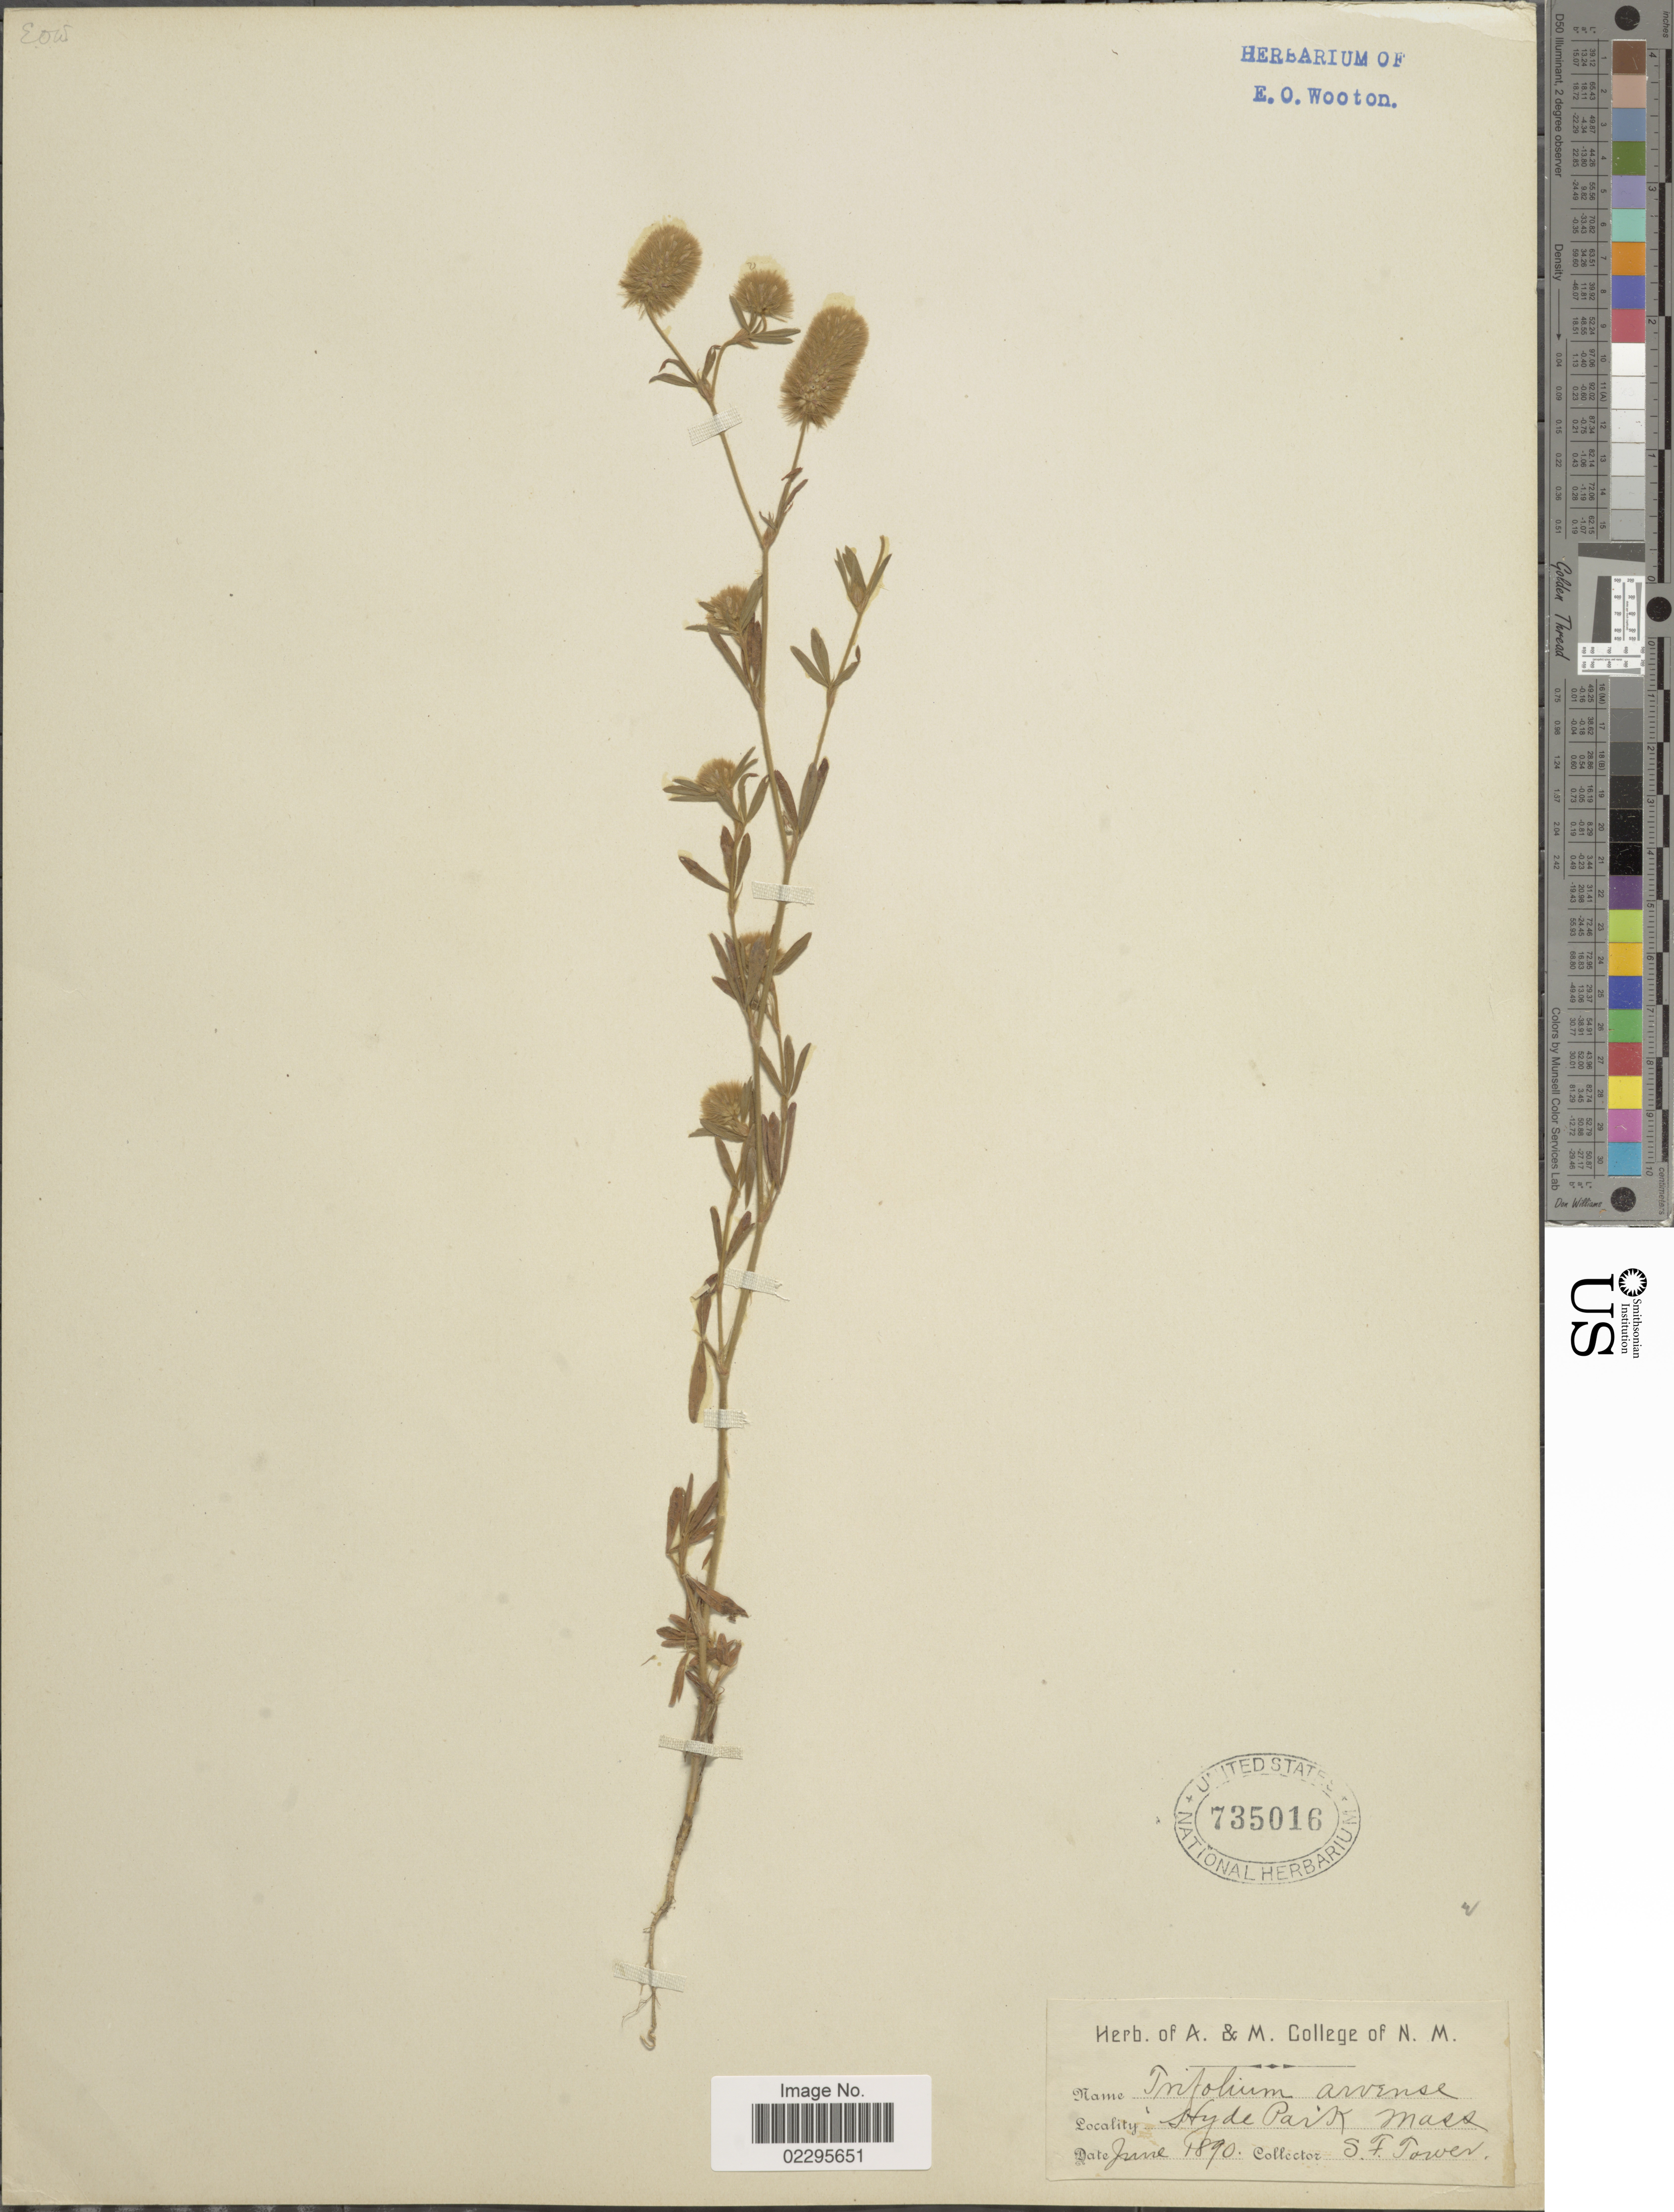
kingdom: Plantae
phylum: Tracheophyta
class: Magnoliopsida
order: Fabales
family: Fabaceae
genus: Trifolium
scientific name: Trifolium arvense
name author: L.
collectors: C. Tower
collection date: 1890-06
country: United States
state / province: Massachusetts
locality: Hyde Park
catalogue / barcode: US 735016